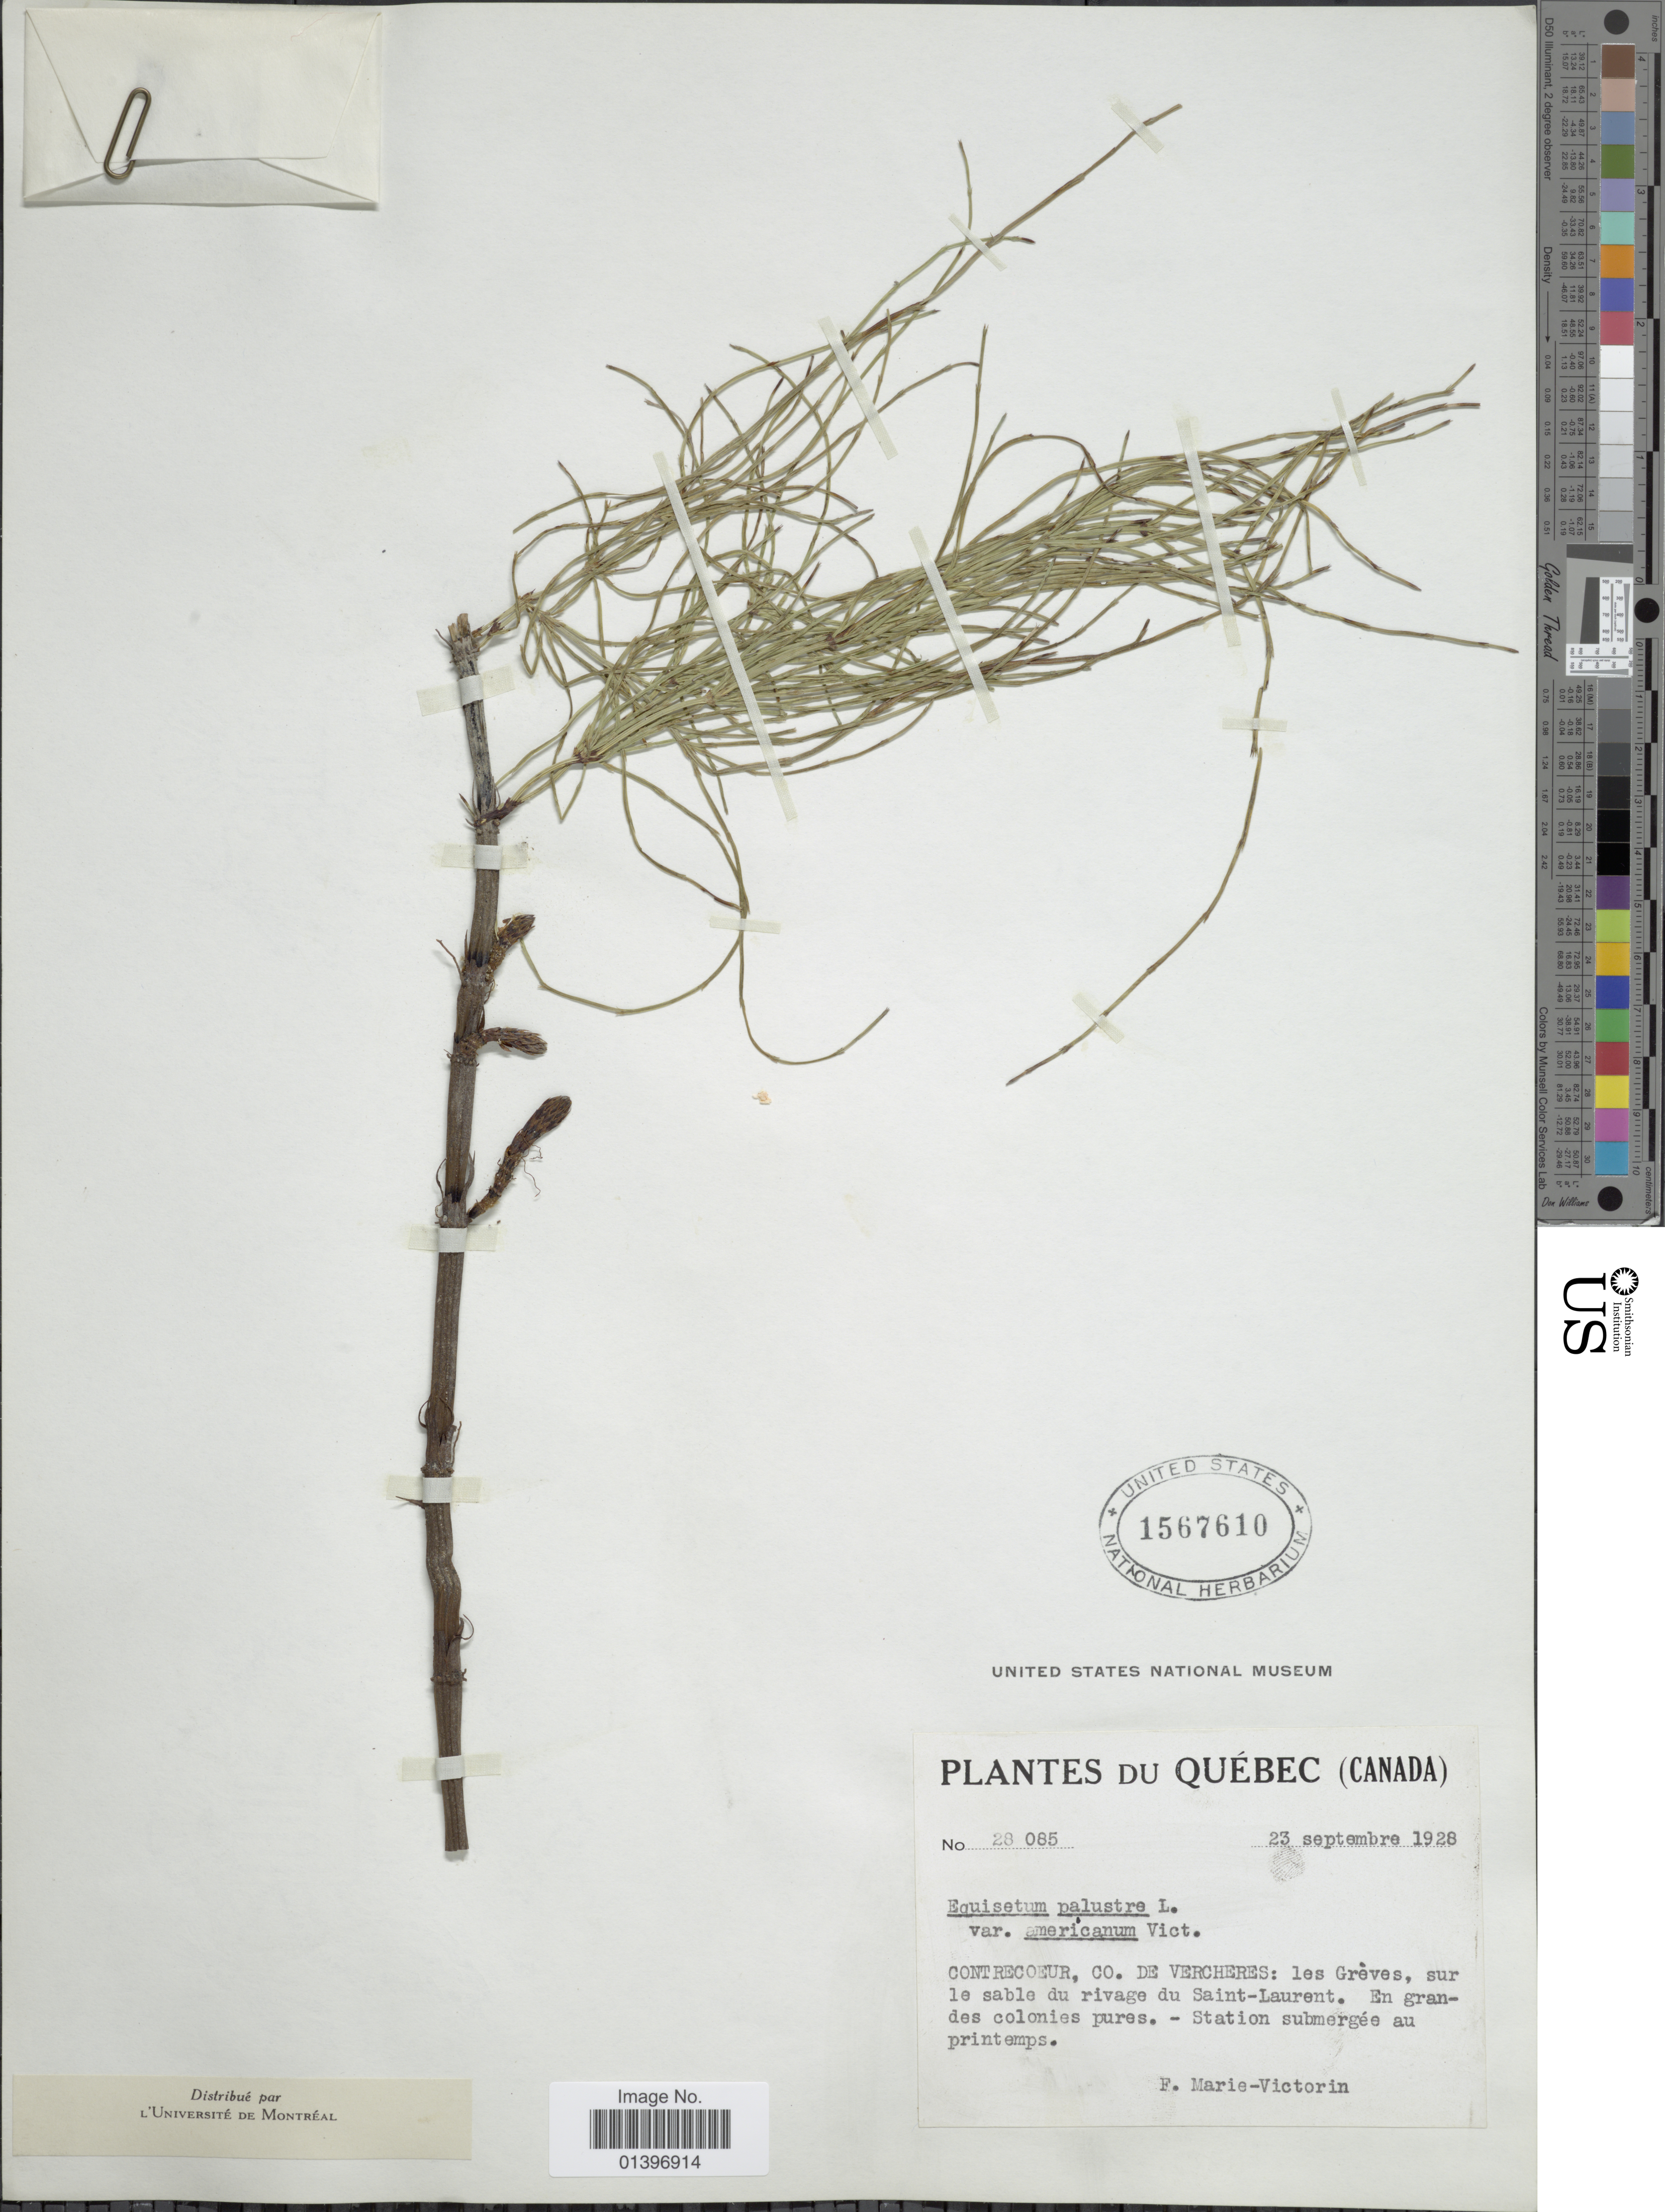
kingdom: Plantae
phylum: Tracheophyta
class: Polypodiopsida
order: Equisetales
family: Equisetaceae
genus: Equisetum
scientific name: Equisetum x litorale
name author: Kuhlw.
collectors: Fr. Marie-Victorin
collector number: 28085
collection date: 1928-09-23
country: Canada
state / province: Quebec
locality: Contrecoeur, co. de Verscheres: les Greves, sur le sable du rivage du Saint-Laurent, en grandes colonies pures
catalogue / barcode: US 1567610